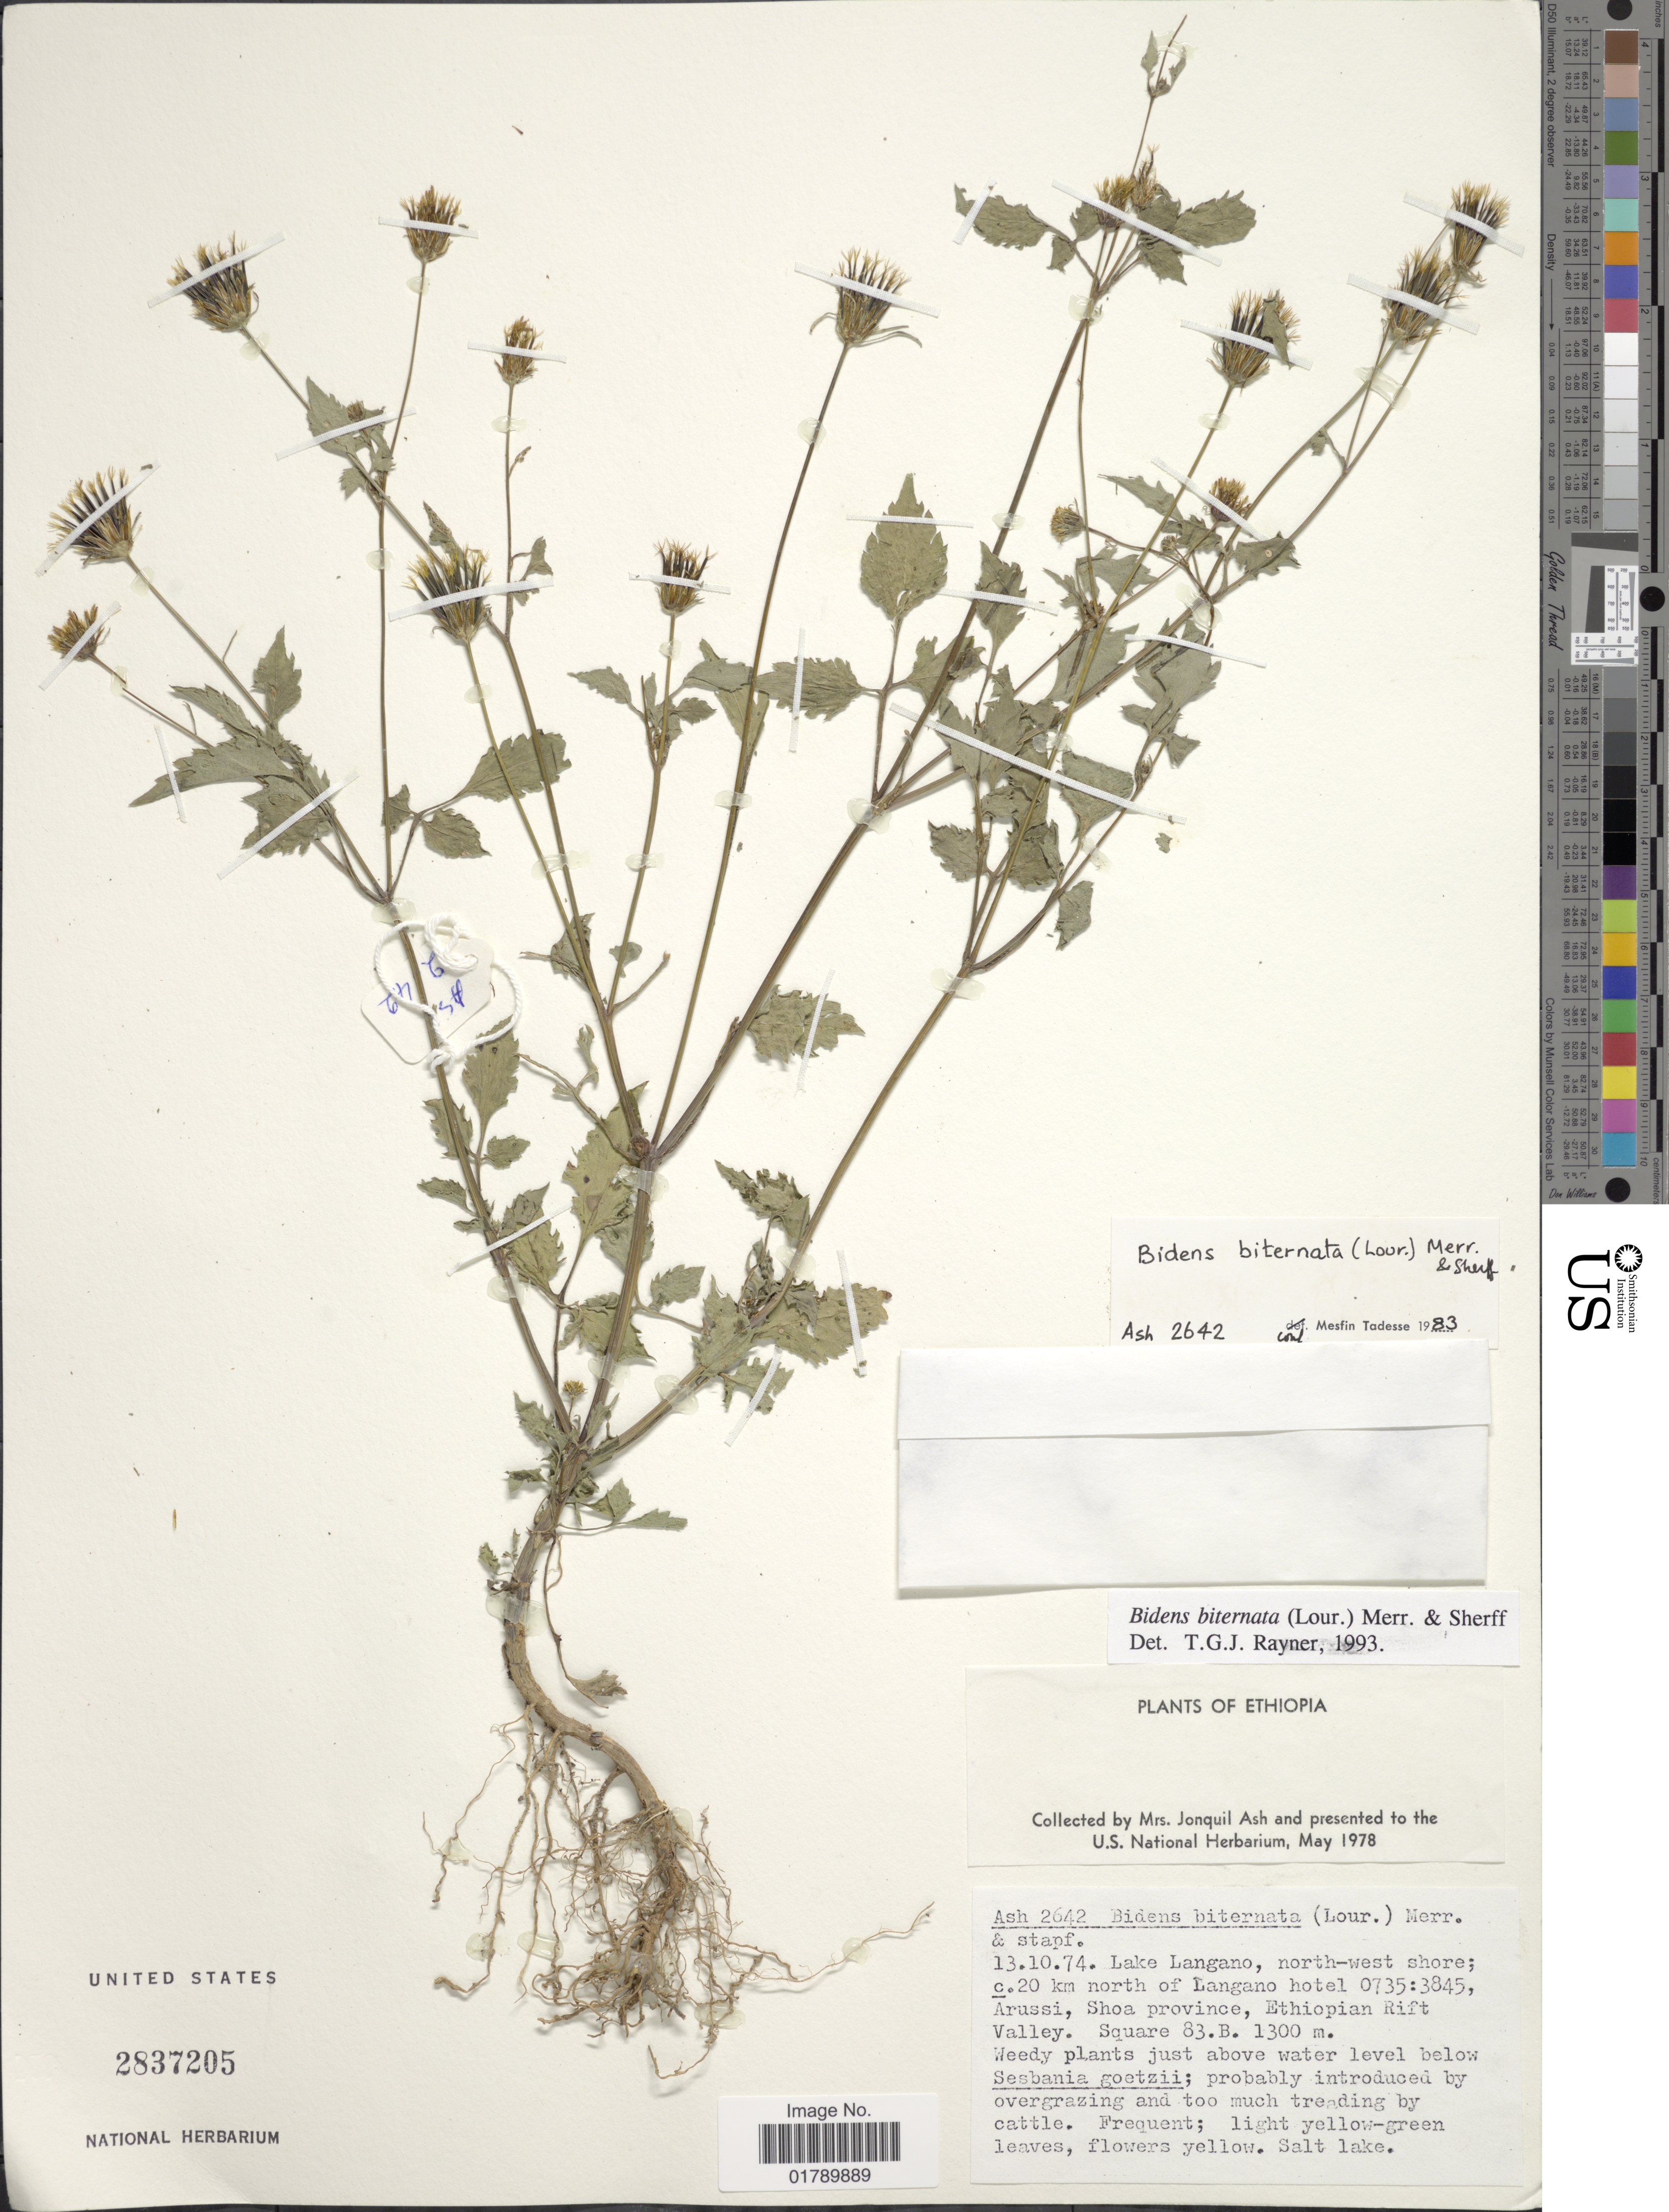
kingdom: Plantae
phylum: Tracheophyta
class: Magnoliopsida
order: Asterales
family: Asteraceae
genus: Bidens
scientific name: Bidens biternata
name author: (Lour.) Merr. & Sherff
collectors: J. Ash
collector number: Ash2624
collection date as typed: Transcribed d/m/y: 13/10/74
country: Ethiopia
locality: Lake Langano, north-west shore; c. 20 km north of Langano hotel. Arussi, Shoa province, Ethopian Rift Valley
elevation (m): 1300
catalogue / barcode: US 2837205